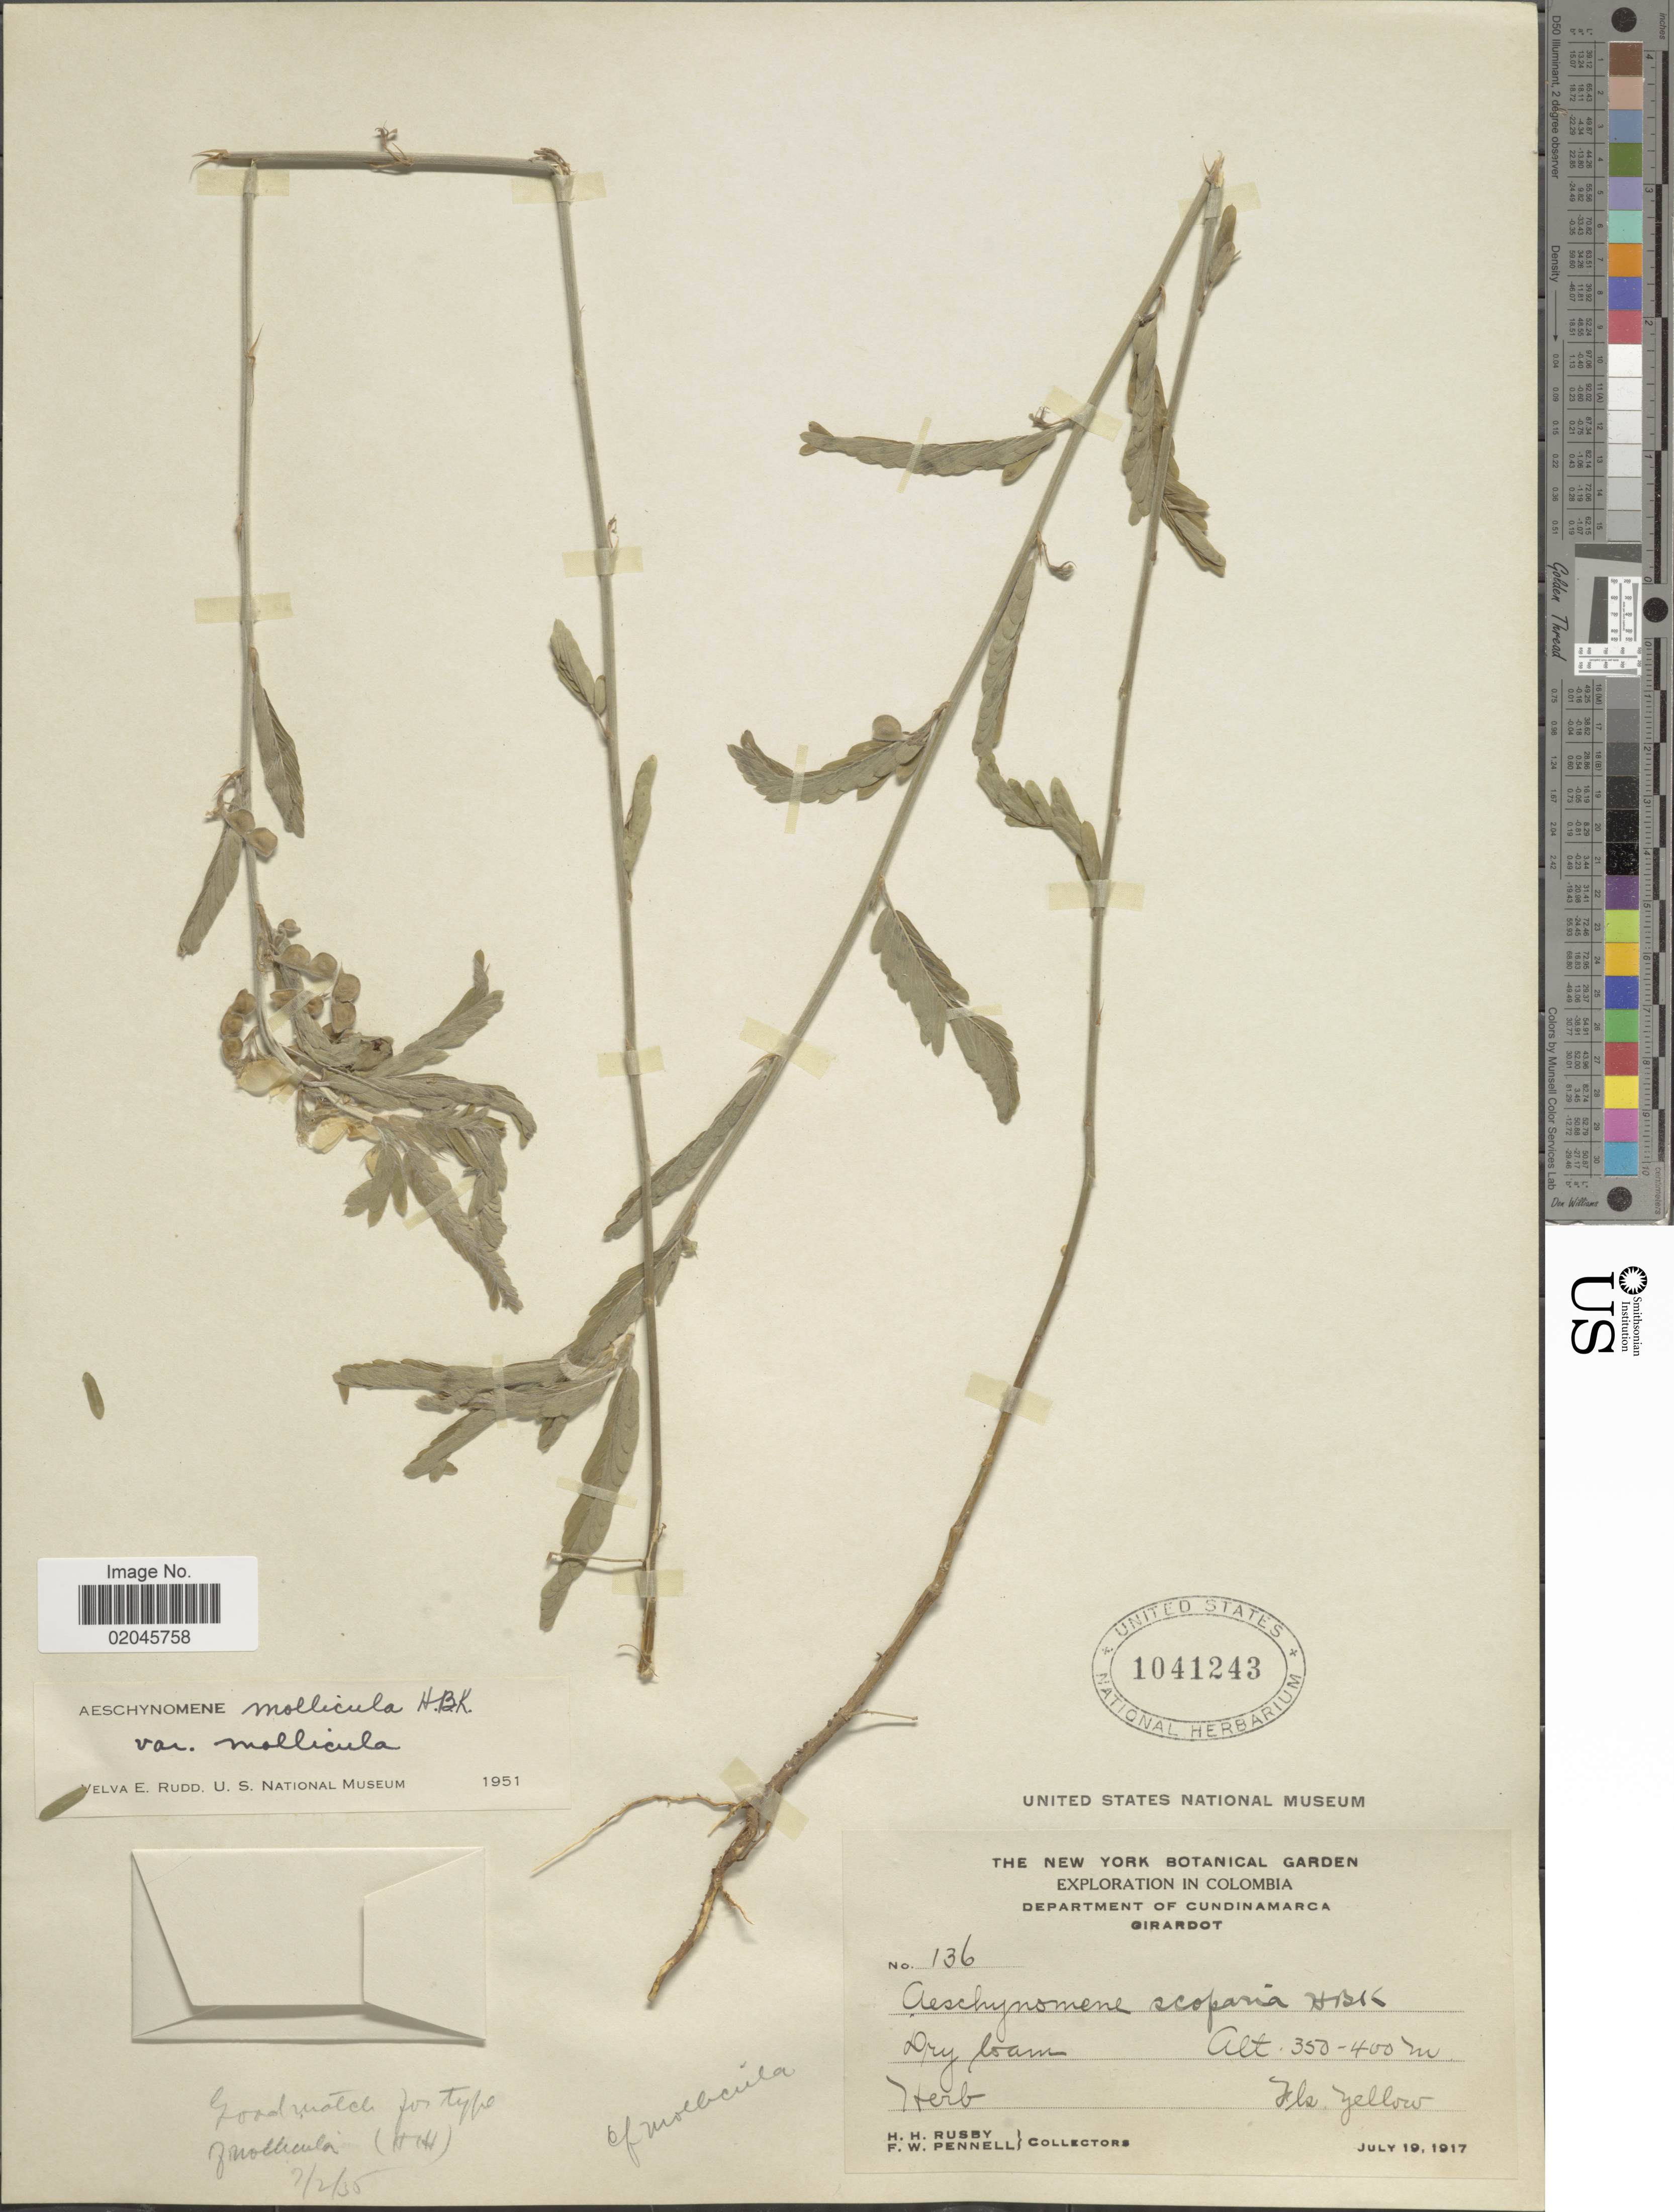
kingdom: Plantae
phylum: Tracheophyta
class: Magnoliopsida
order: Fabales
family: Fabaceae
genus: Aeschynomene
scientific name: Aeschynomene mollicula var. mollicula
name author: Kunth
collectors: H. H. Rusby & F. W. Pennell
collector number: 136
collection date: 1917-07-19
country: Colombia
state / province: Cundinamarca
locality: Girardot, dry loam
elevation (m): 350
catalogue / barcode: US 1041243